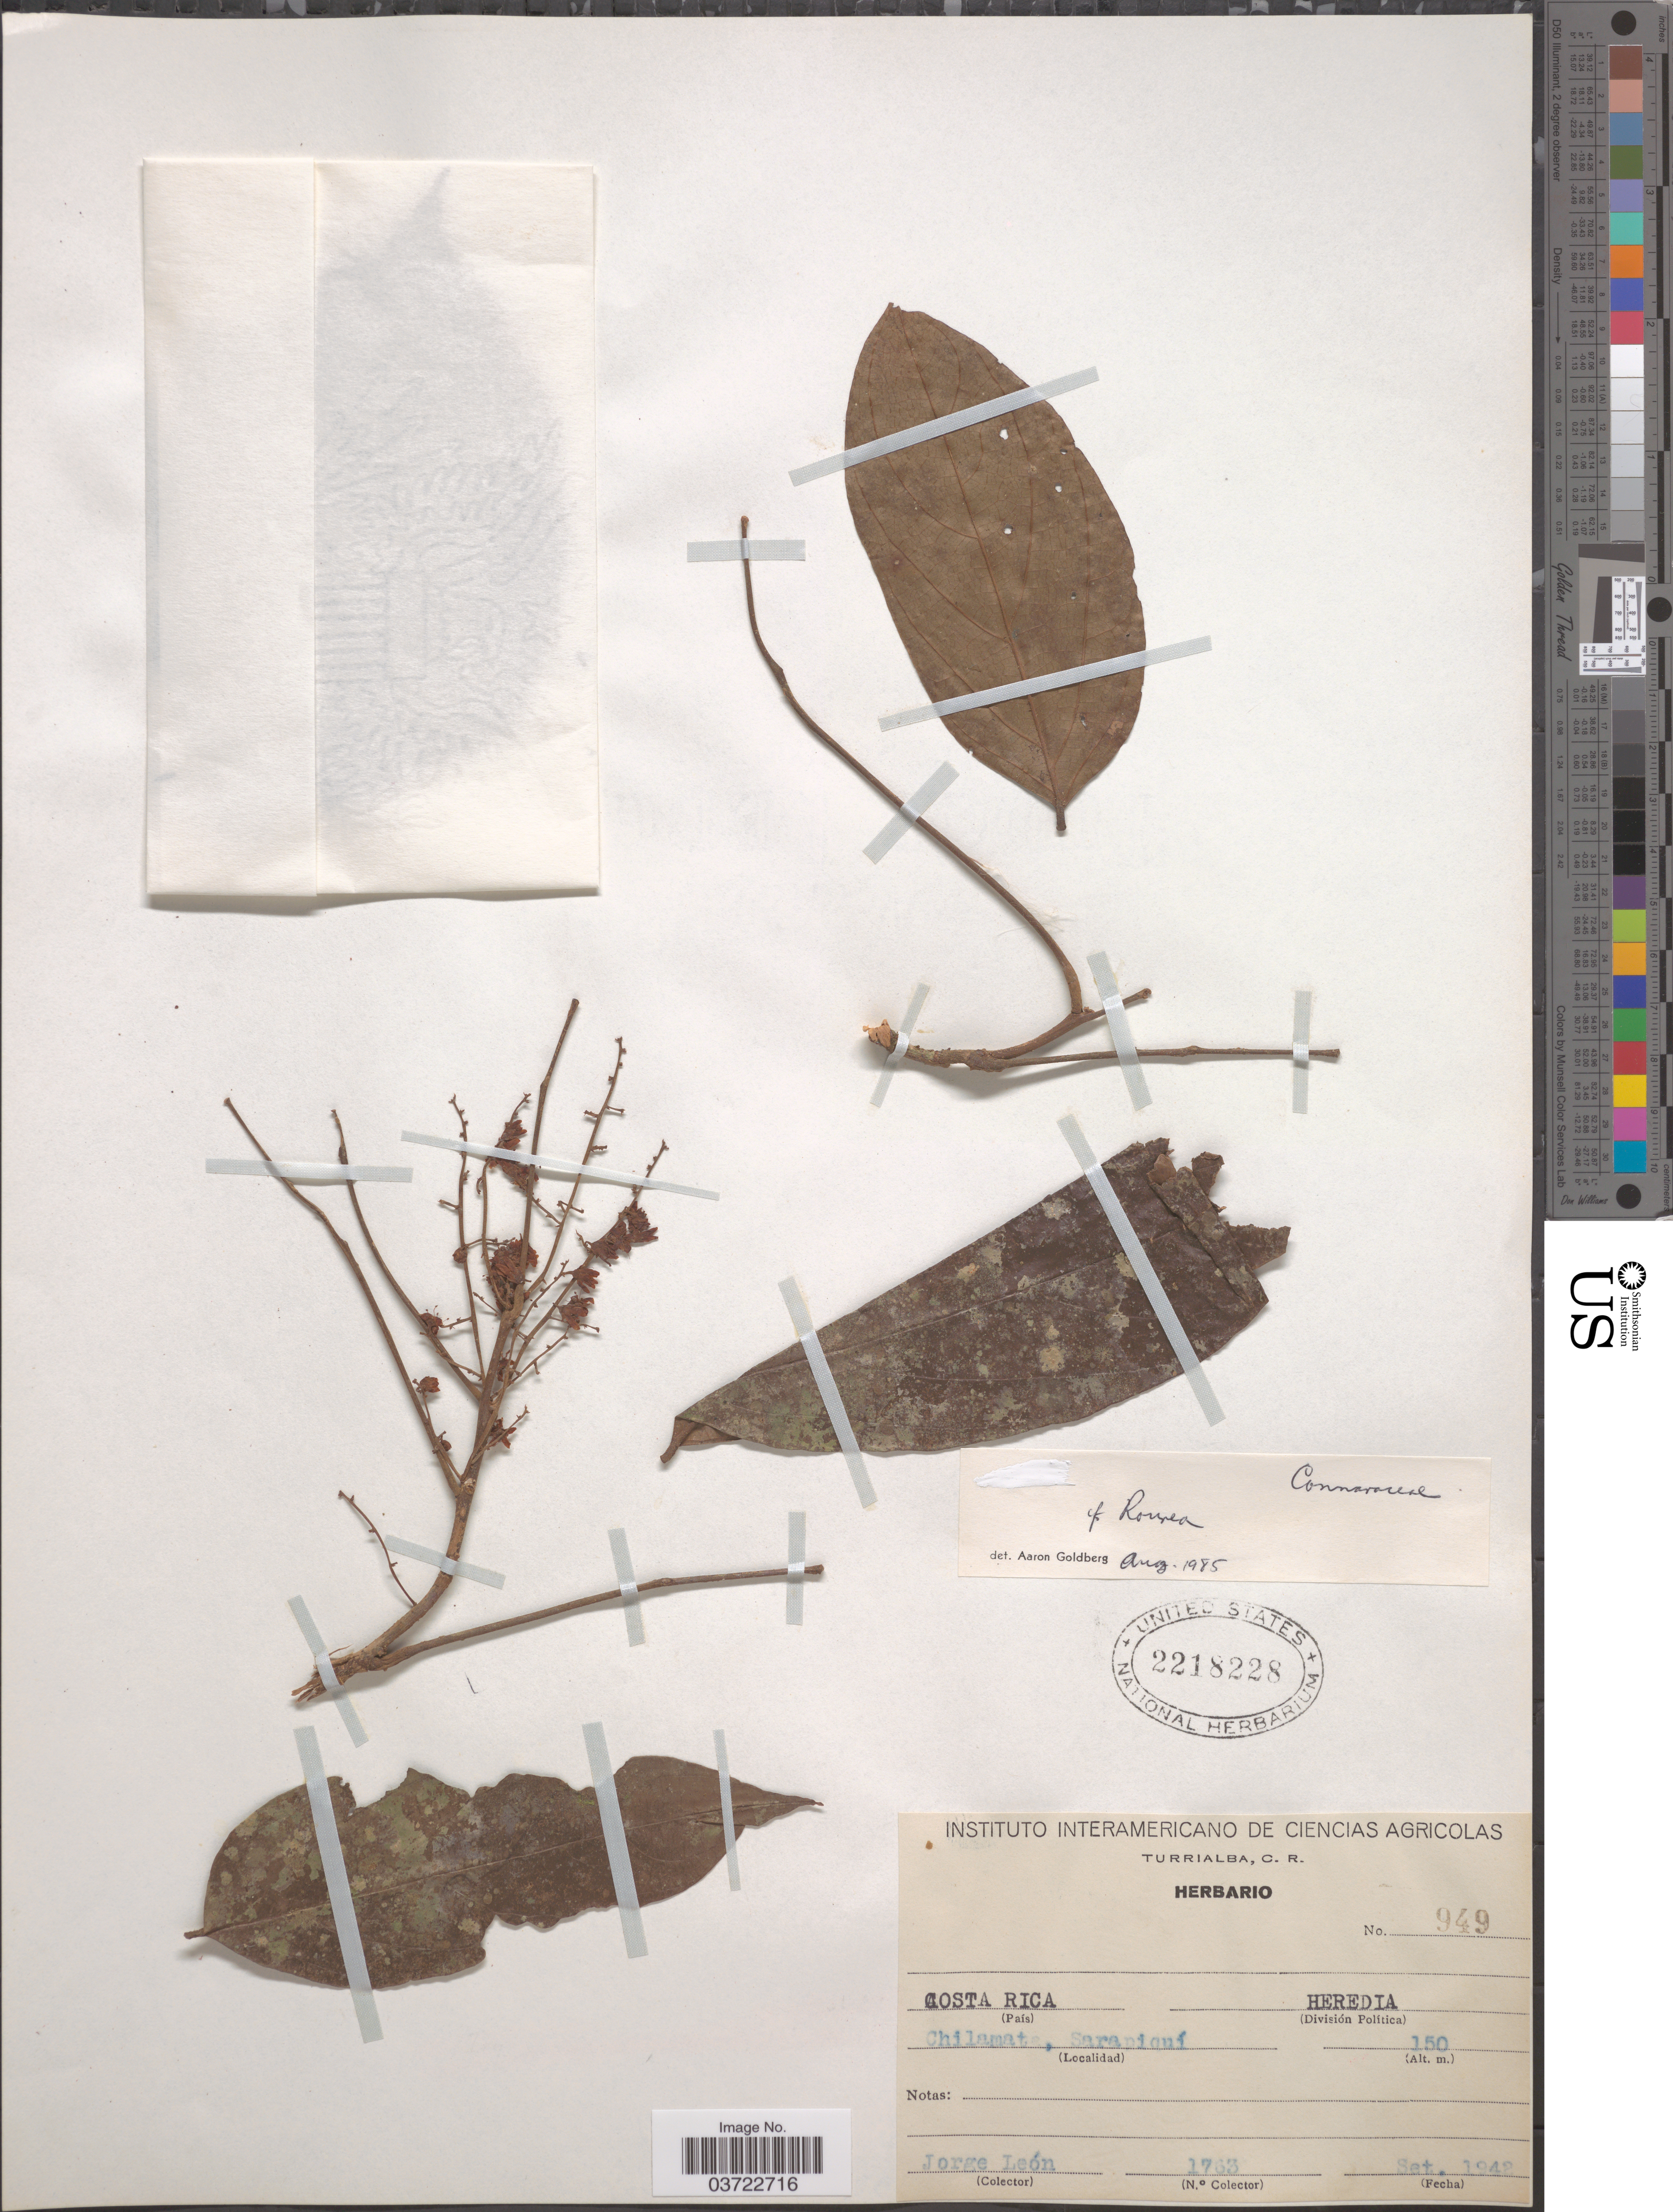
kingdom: Plantae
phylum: Tracheophyta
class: Magnoliopsida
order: Oxalidales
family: Connaraceae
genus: Rourea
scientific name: Rourea sp.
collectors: J. León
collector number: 1763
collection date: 1942-09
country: Costa Rica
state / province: Heredia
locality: Chilamate, Sarapiquí.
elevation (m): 150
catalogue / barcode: US 2218228